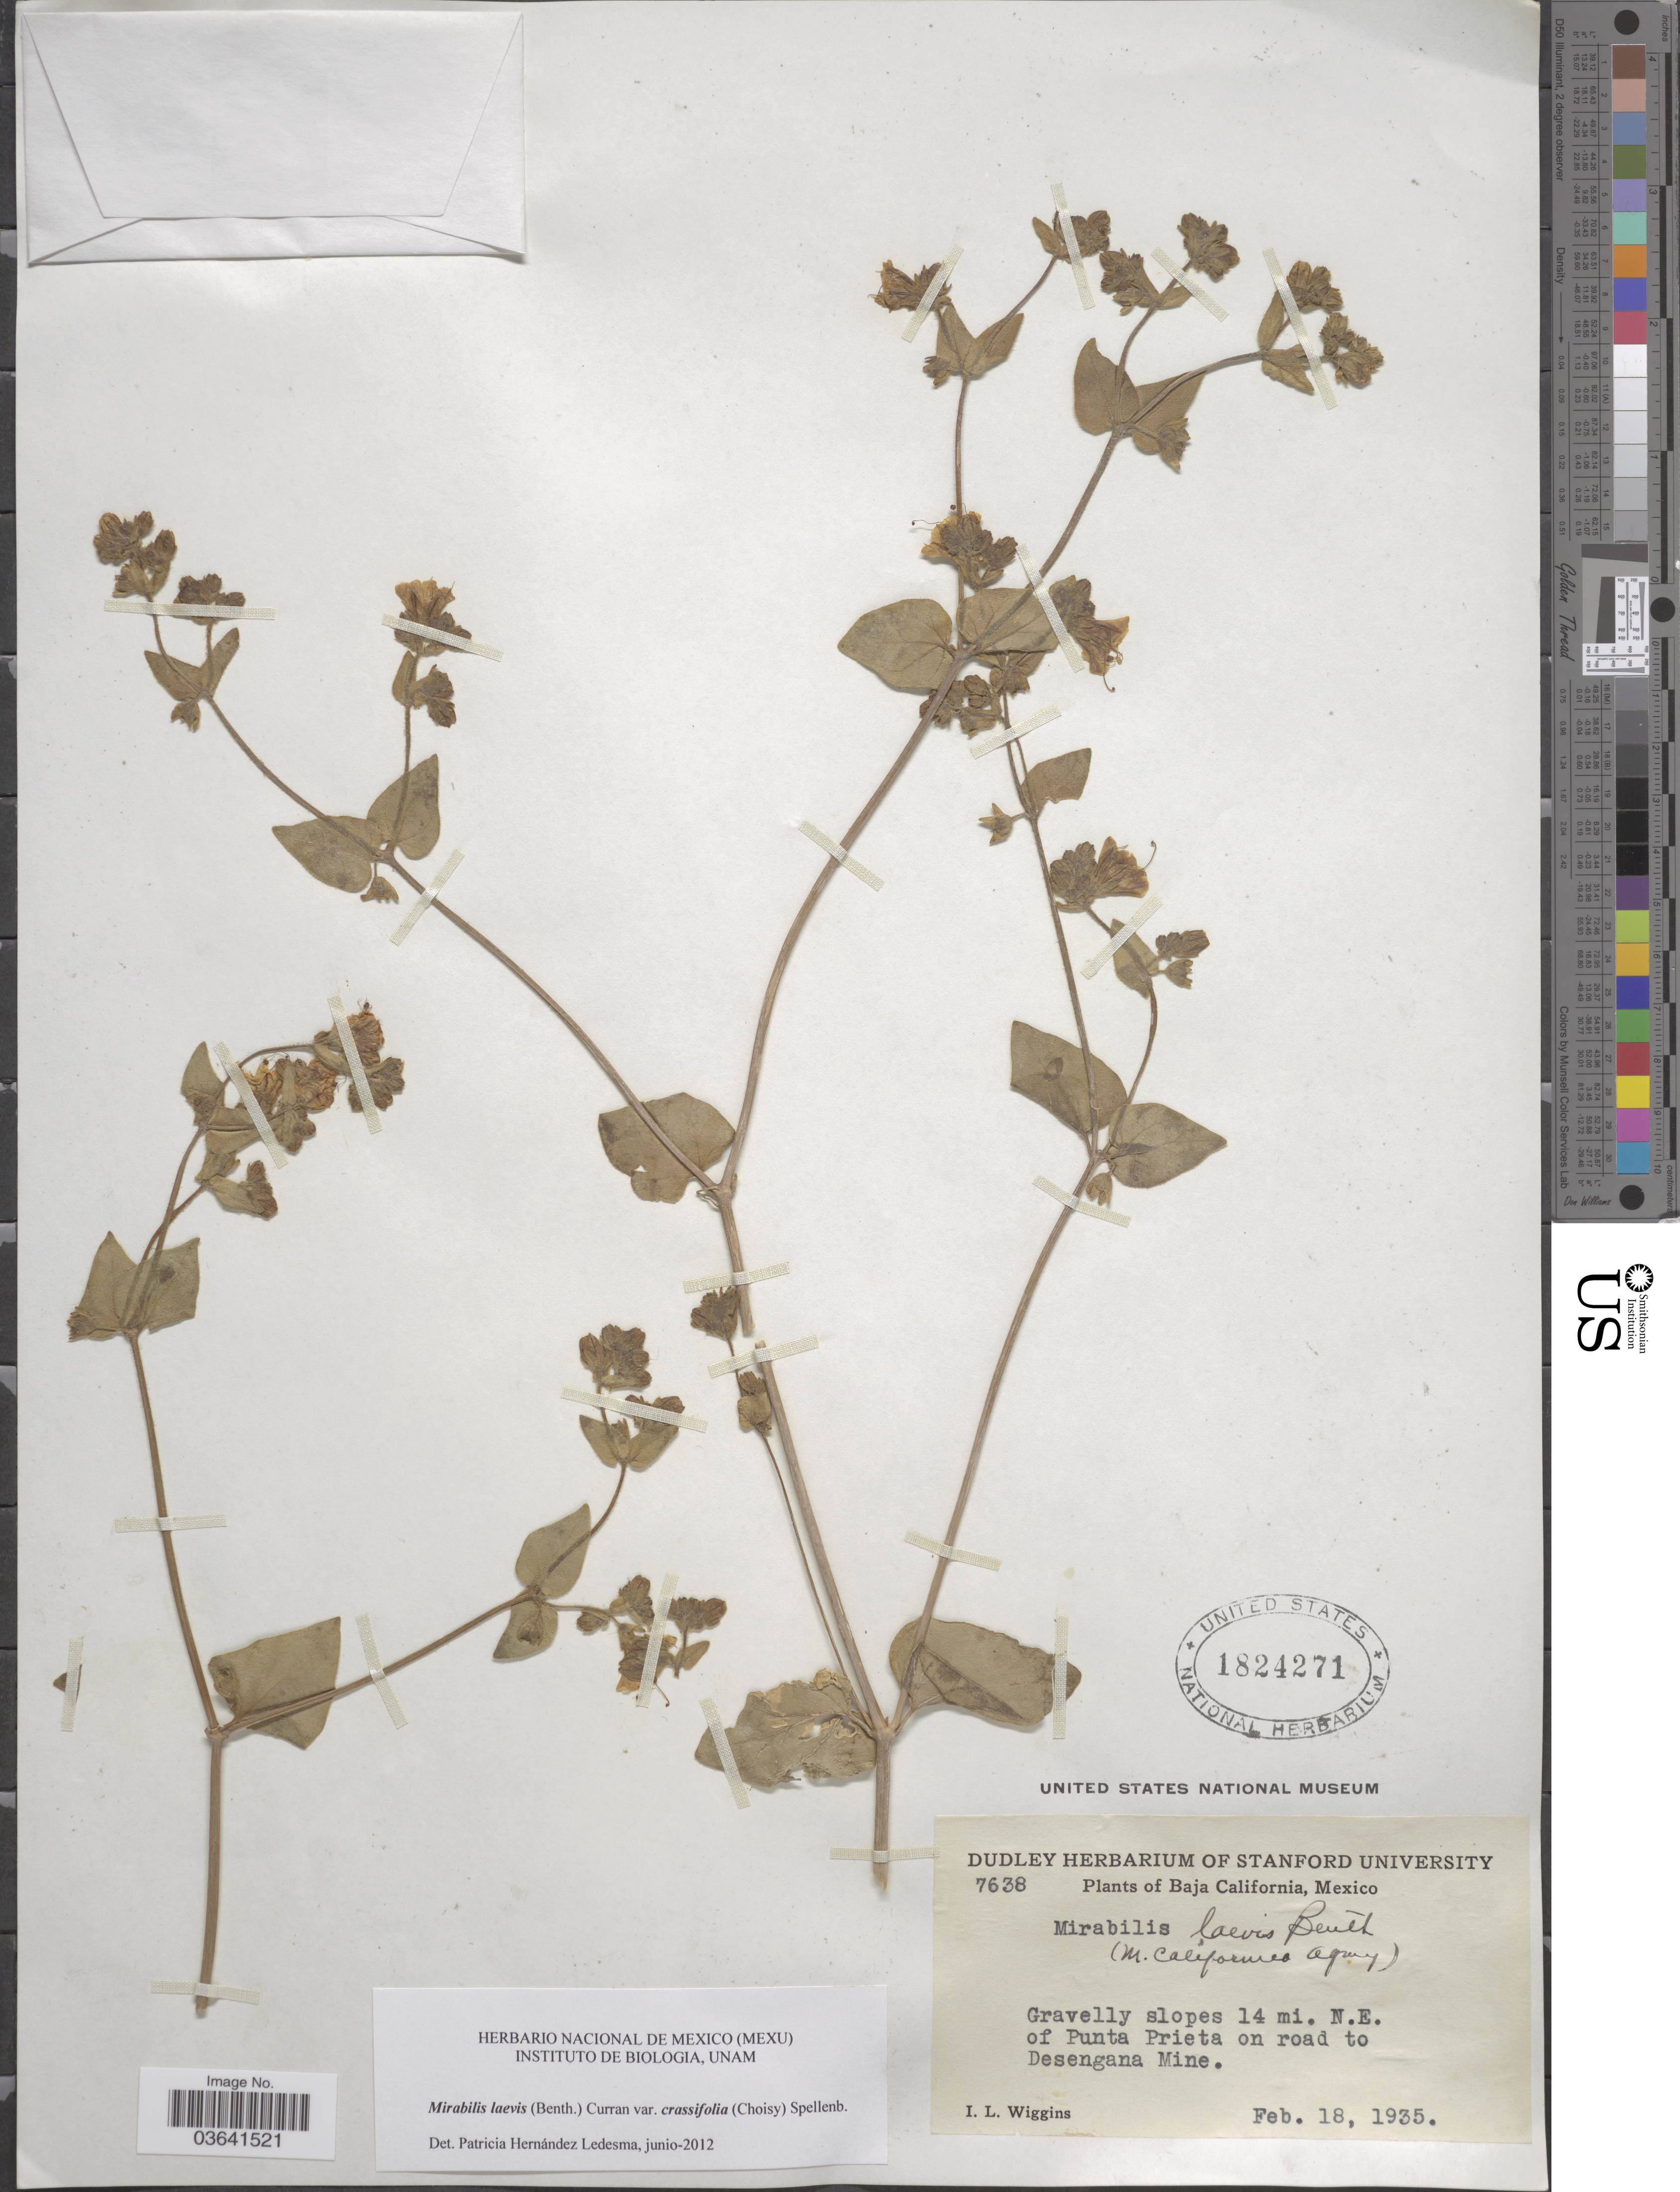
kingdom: Plantae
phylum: Tracheophyta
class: Magnoliopsida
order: Caryophyllales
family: Nyctaginaceae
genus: Mirabilis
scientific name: Mirabilis laevis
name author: (Benth.) Curran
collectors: I. L. Wiggins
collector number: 7638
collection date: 1935-02-18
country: Mexico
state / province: Baja California Norte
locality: Gravelly slopes 14 mi. N.E. of Punta Prieta on road to Desengana Mine.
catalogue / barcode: US 1824271